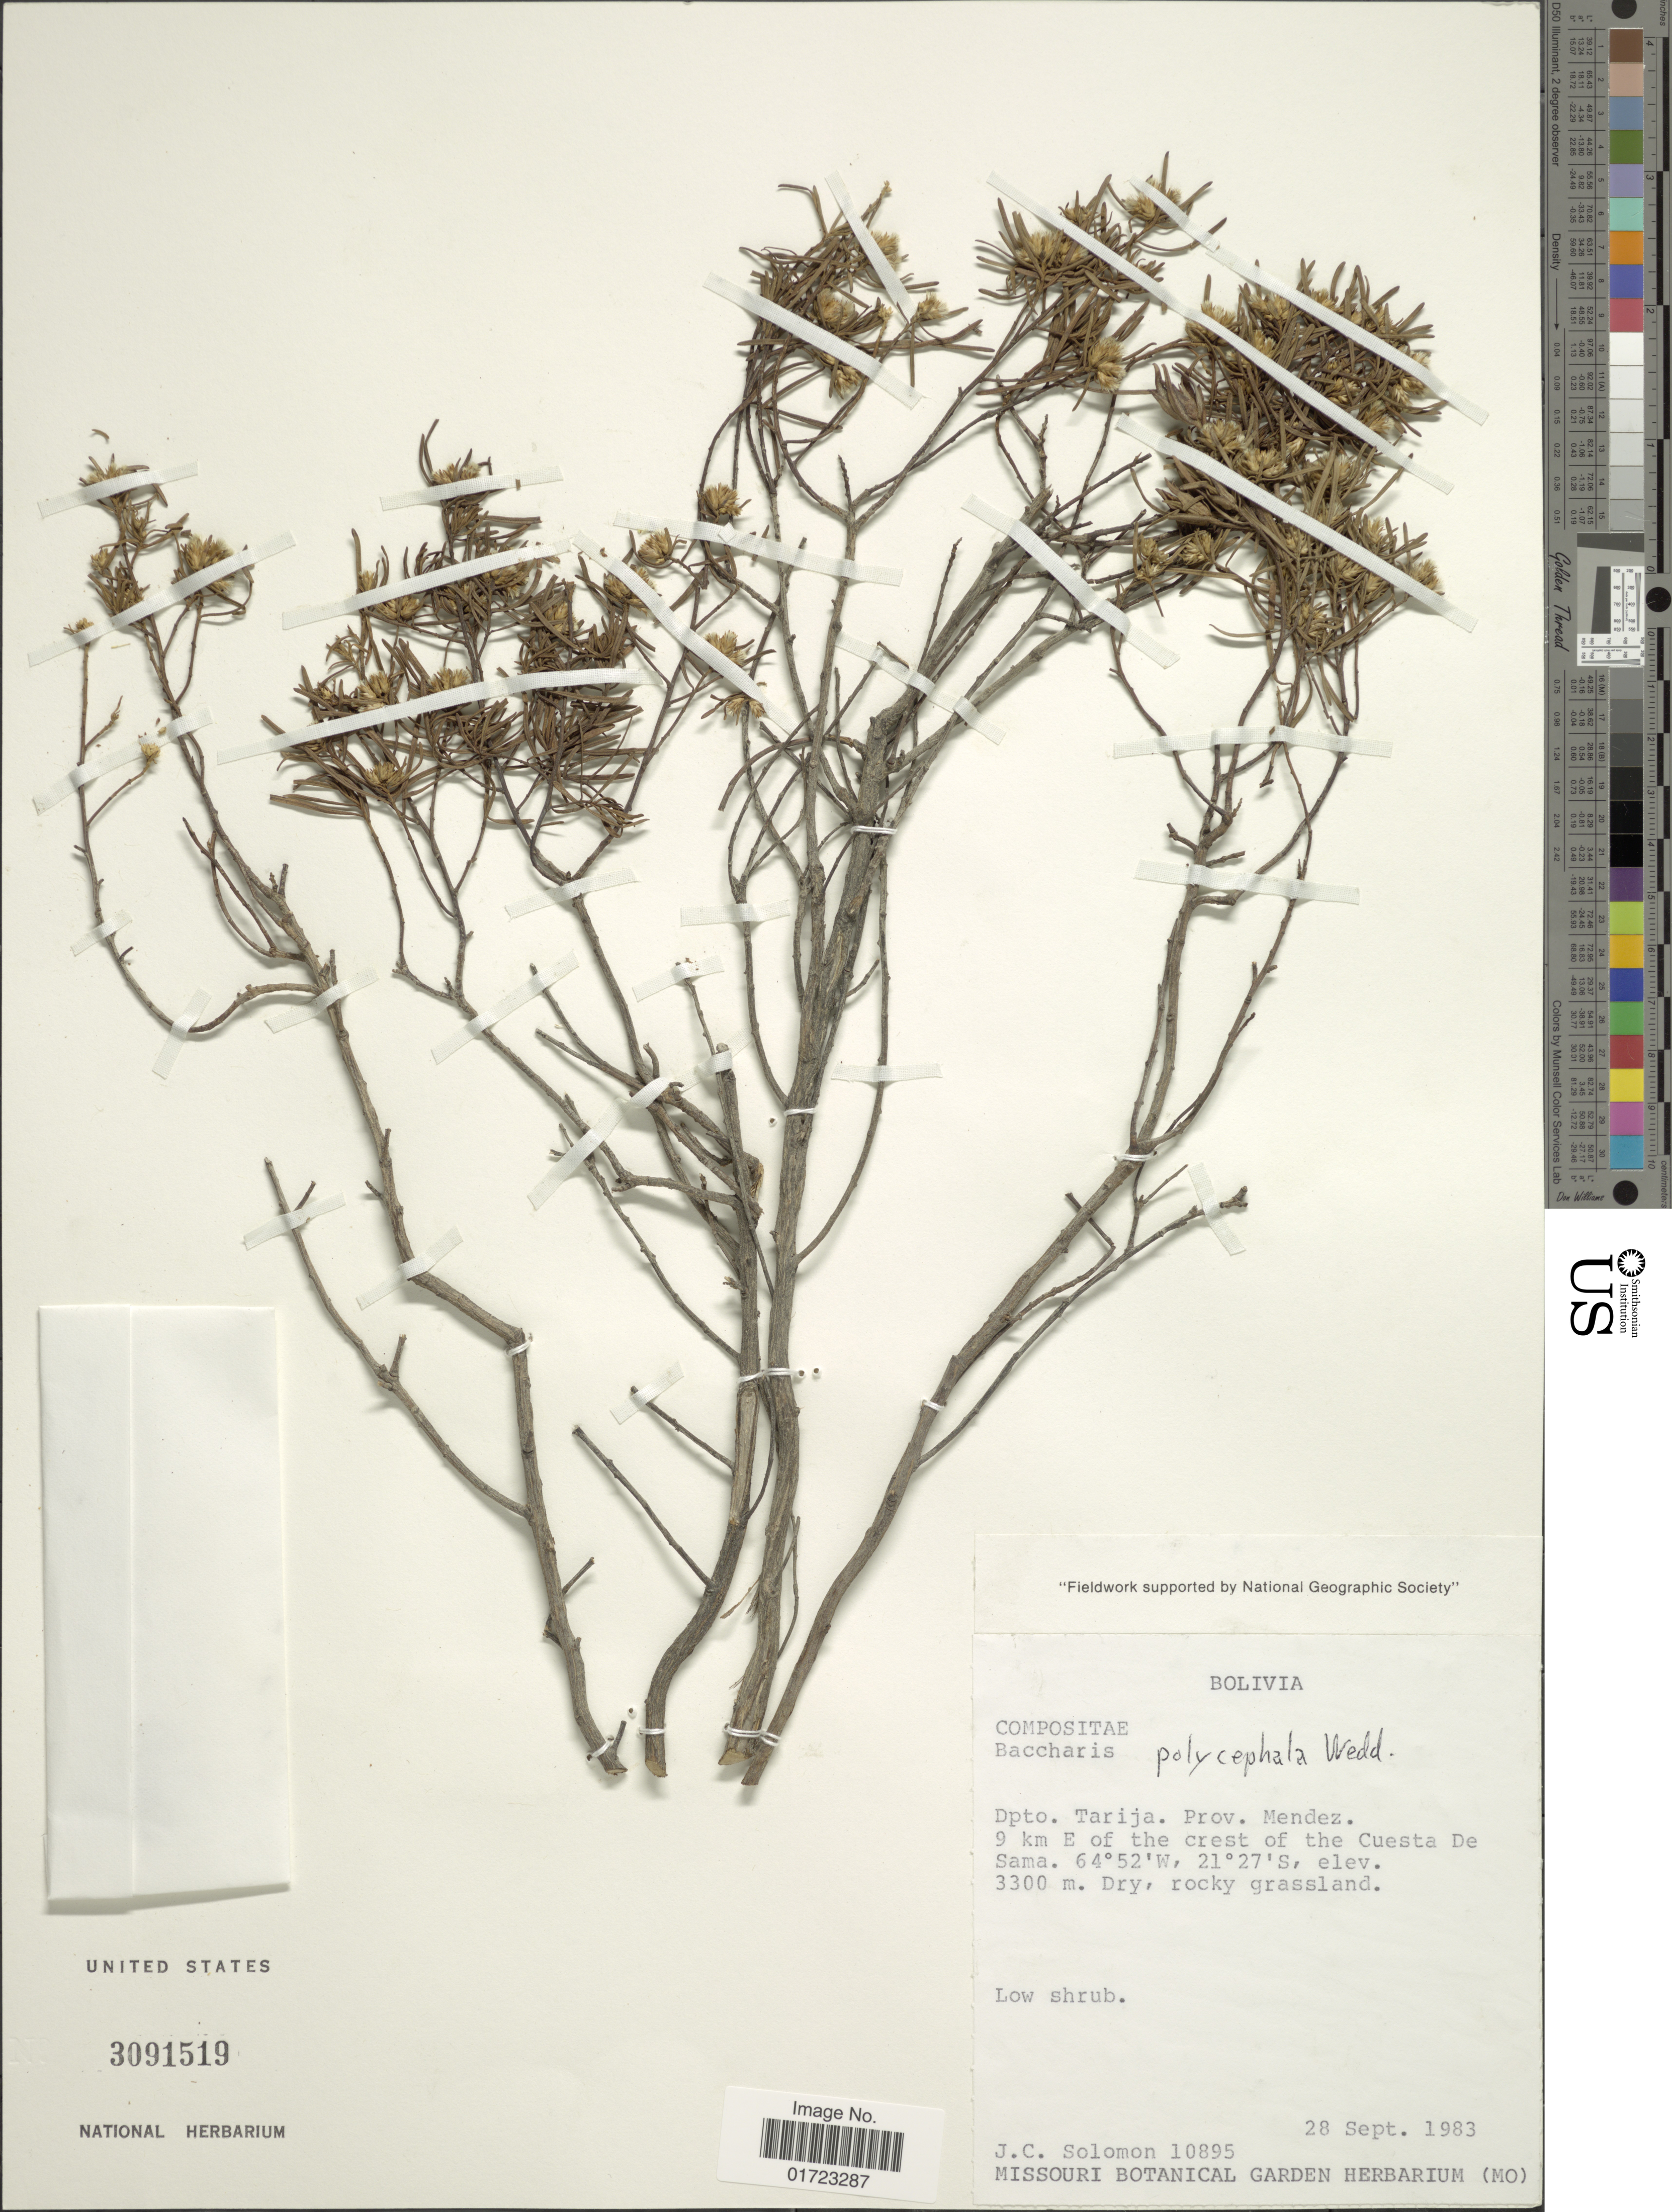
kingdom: Plantae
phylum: Tracheophyta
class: Magnoliopsida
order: Asterales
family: Asteraceae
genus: Baccharis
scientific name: Baccharis polycephala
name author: Wedd.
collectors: J. C. Solomon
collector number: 10895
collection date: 1983-09-28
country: Bolivia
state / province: Tarija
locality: Dpto. Tarija. Prov. Mendez. 9 km E of the crest of the Cuesta De Sama.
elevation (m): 3300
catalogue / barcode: US 3091519